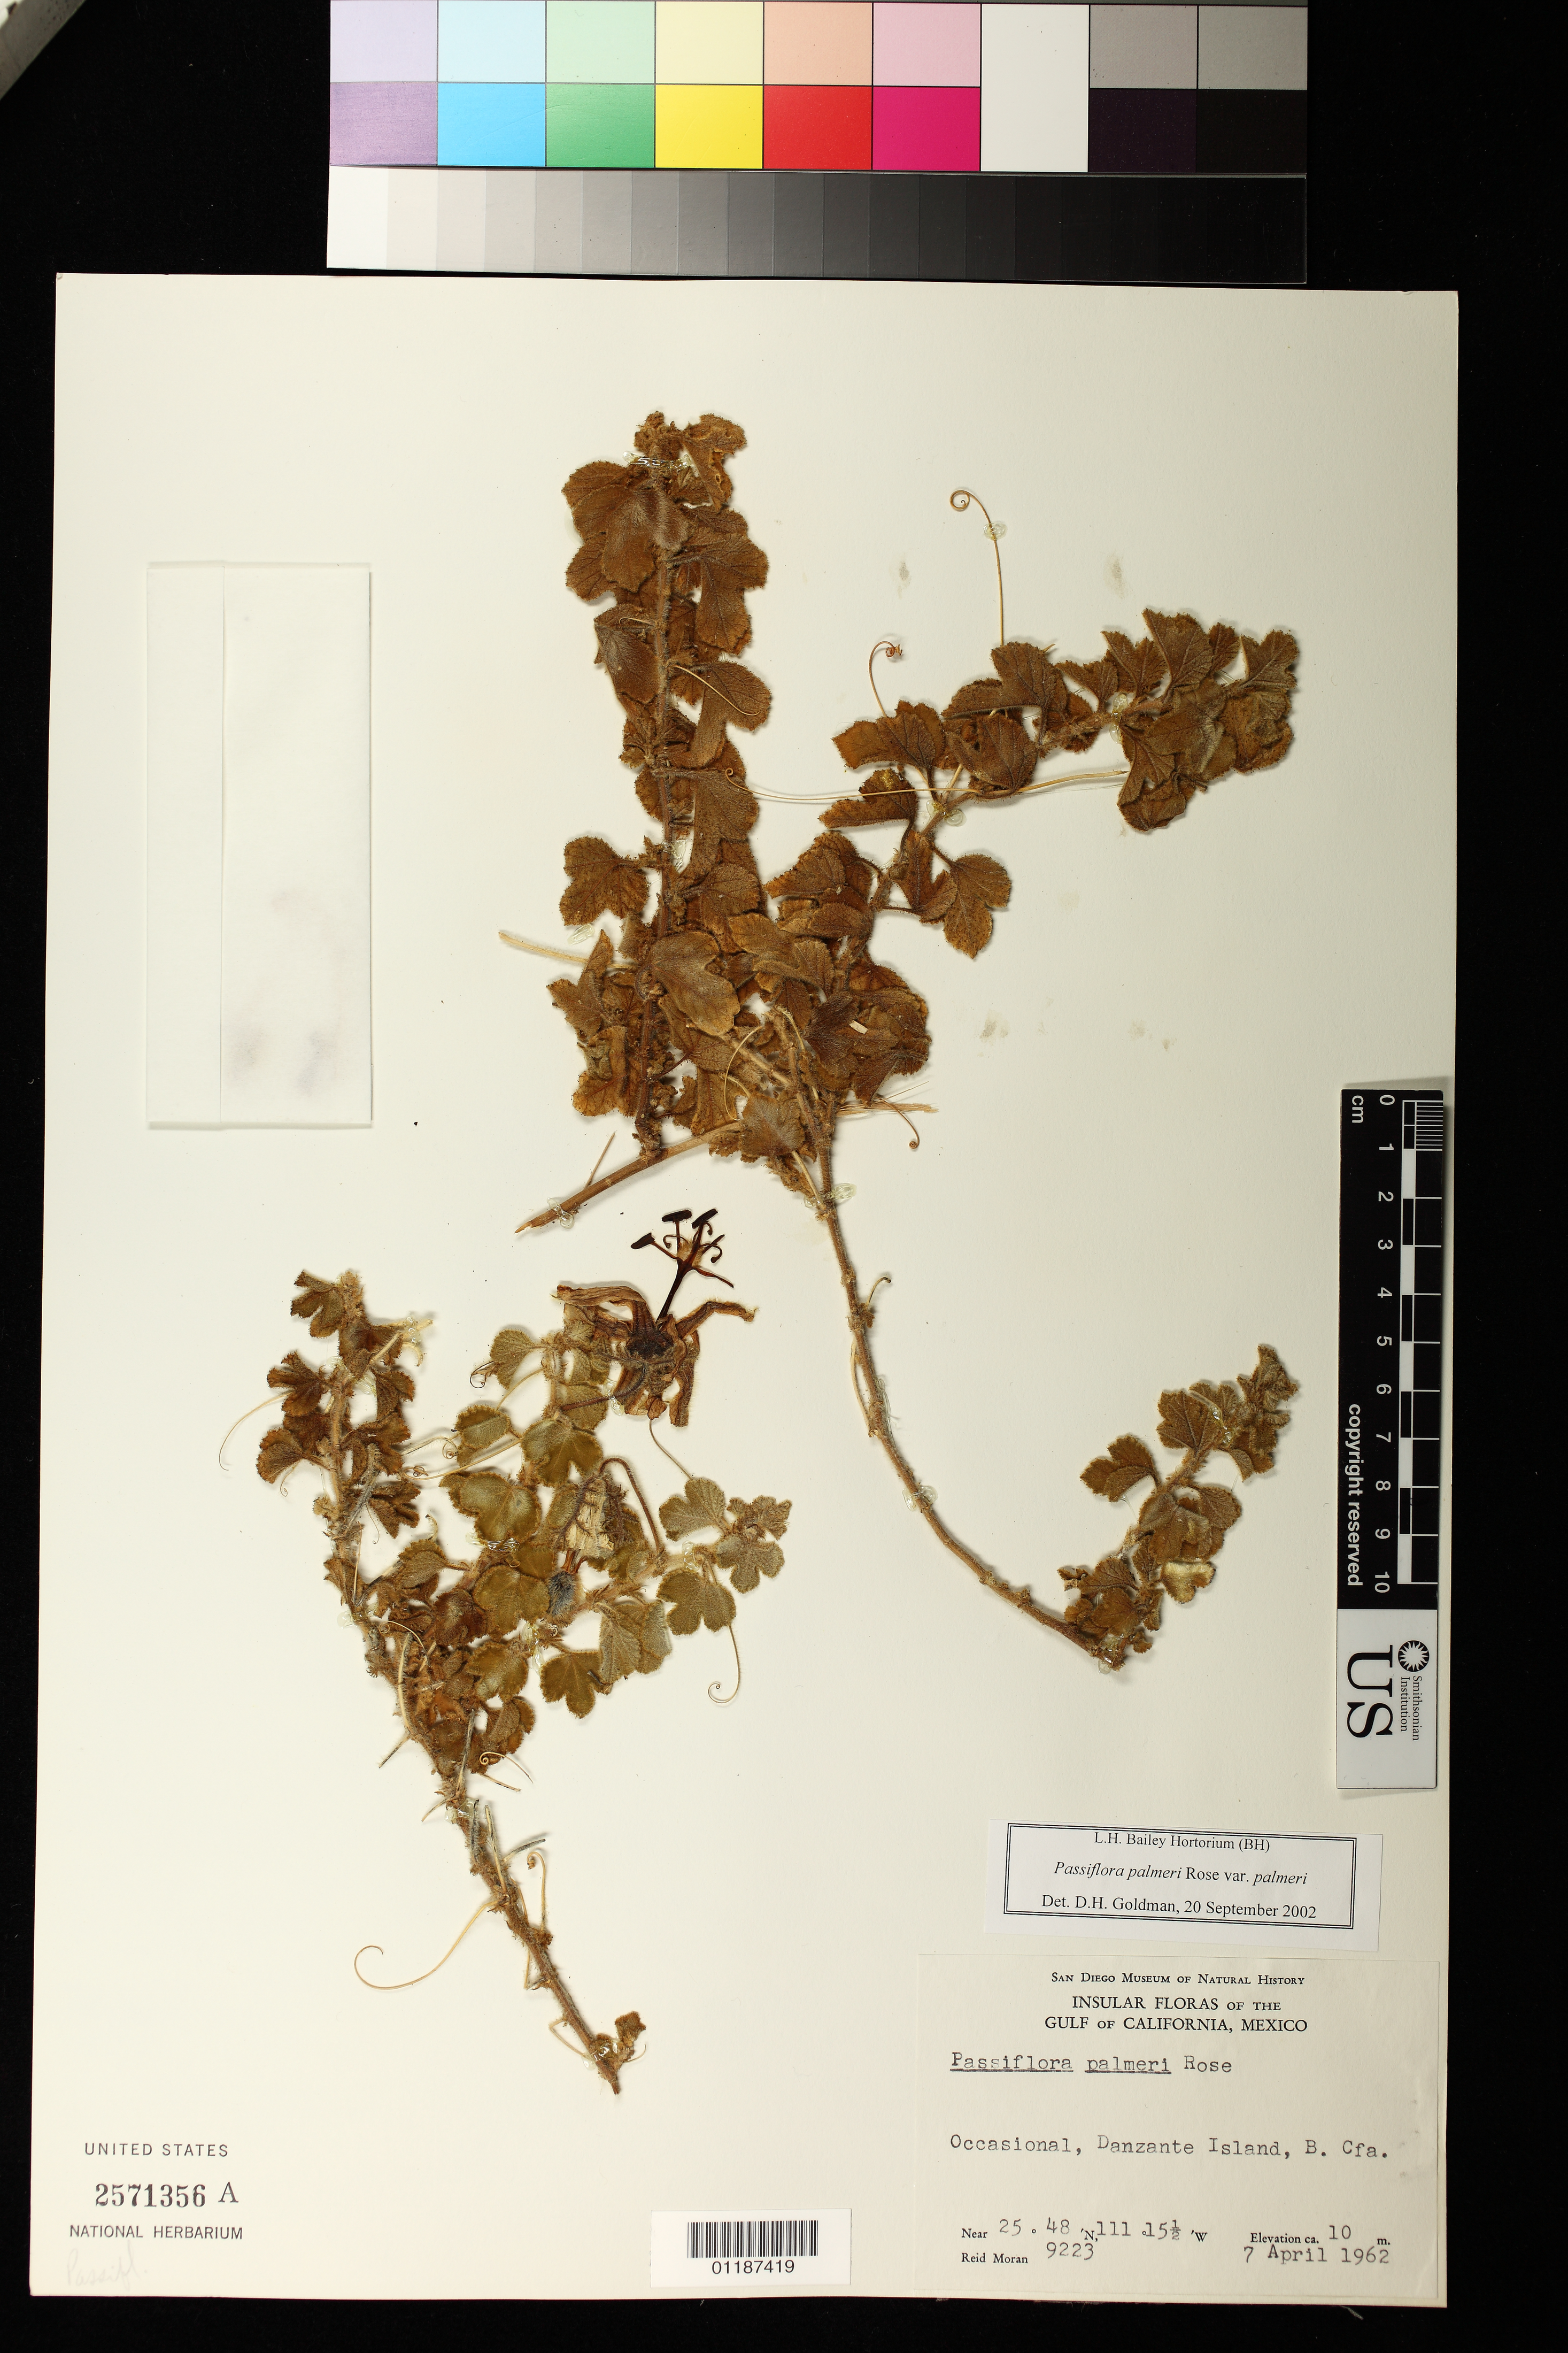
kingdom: Plantae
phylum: Tracheophyta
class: Magnoliopsida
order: Malpighiales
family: Passifloraceae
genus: Passiflora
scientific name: Passiflora palmeri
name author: Rose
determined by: Svoboda, Harlan T., (NA), US Department of Agriculture (UNITED STATES)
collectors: R. V. Moran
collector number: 9223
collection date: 1962-04-07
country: Mexico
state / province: Baja California Sur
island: Danzante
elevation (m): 10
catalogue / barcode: US 2571356A